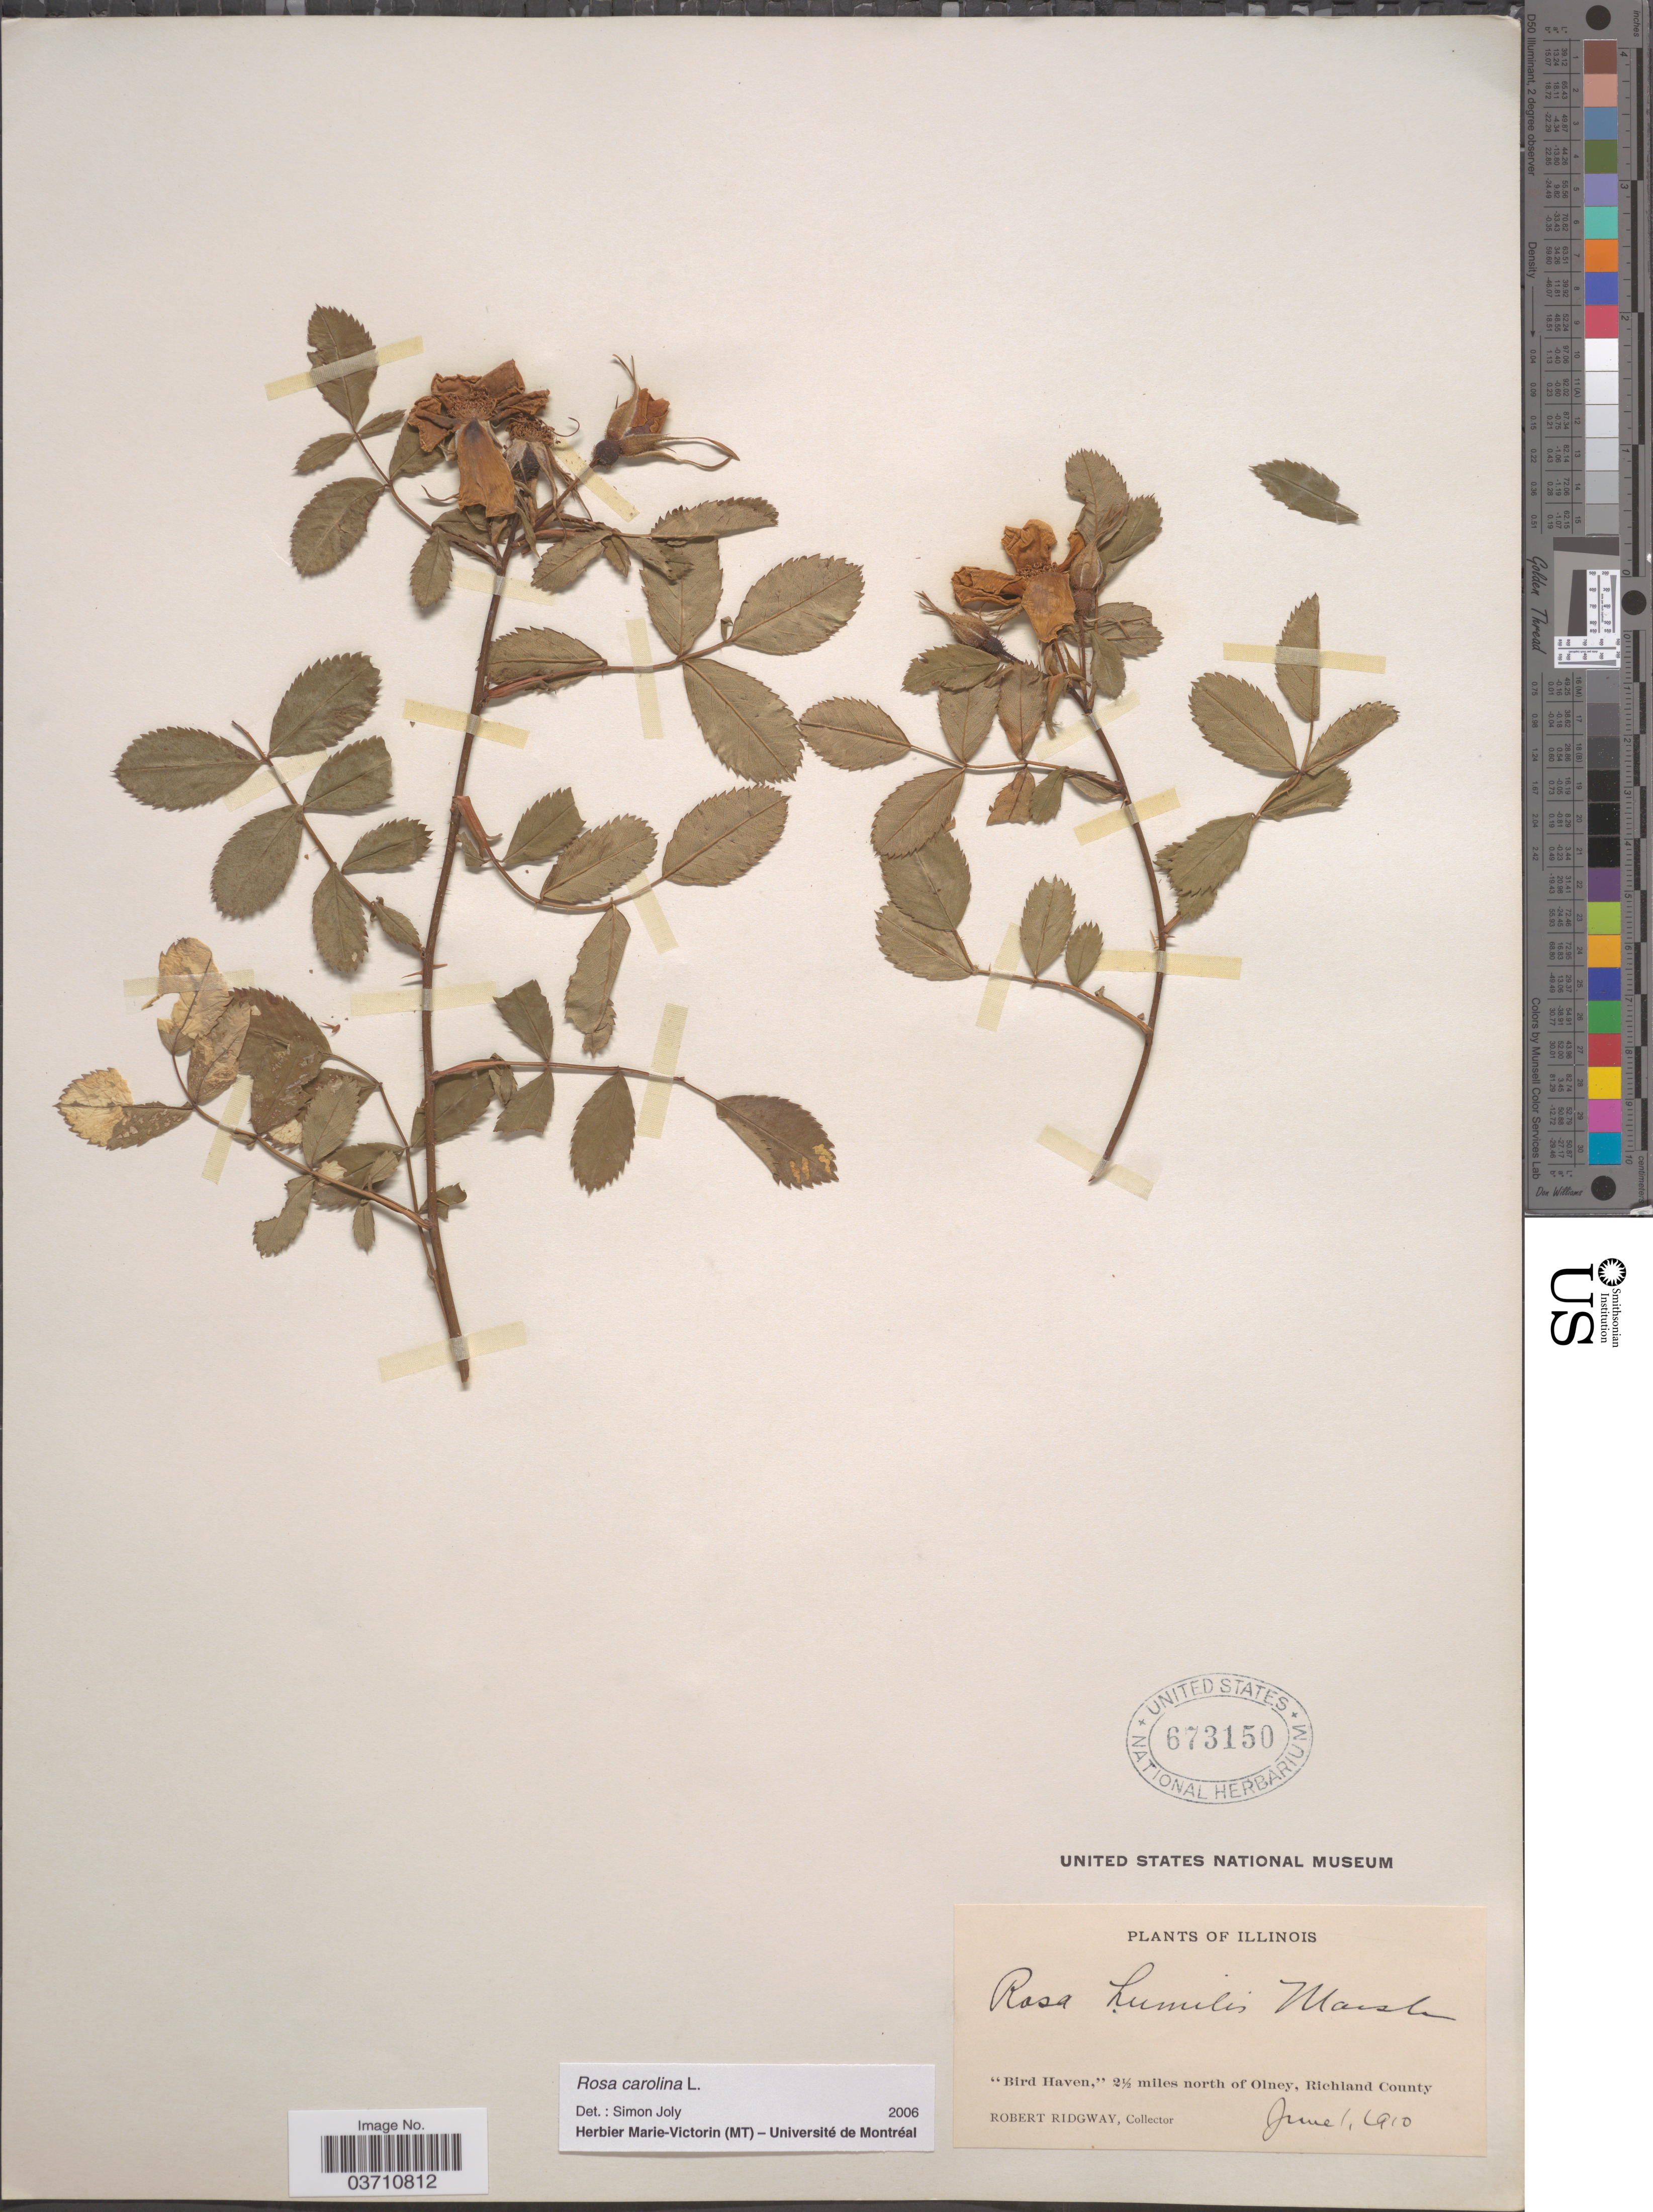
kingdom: Plantae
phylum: Tracheophyta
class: Magnoliopsida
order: Rosales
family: Rosaceae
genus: Rosa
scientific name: Rosa carolina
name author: L.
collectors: R. Ridgway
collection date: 1910-06-01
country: United States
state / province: Illinois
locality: Bird Haven,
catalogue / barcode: US 673150